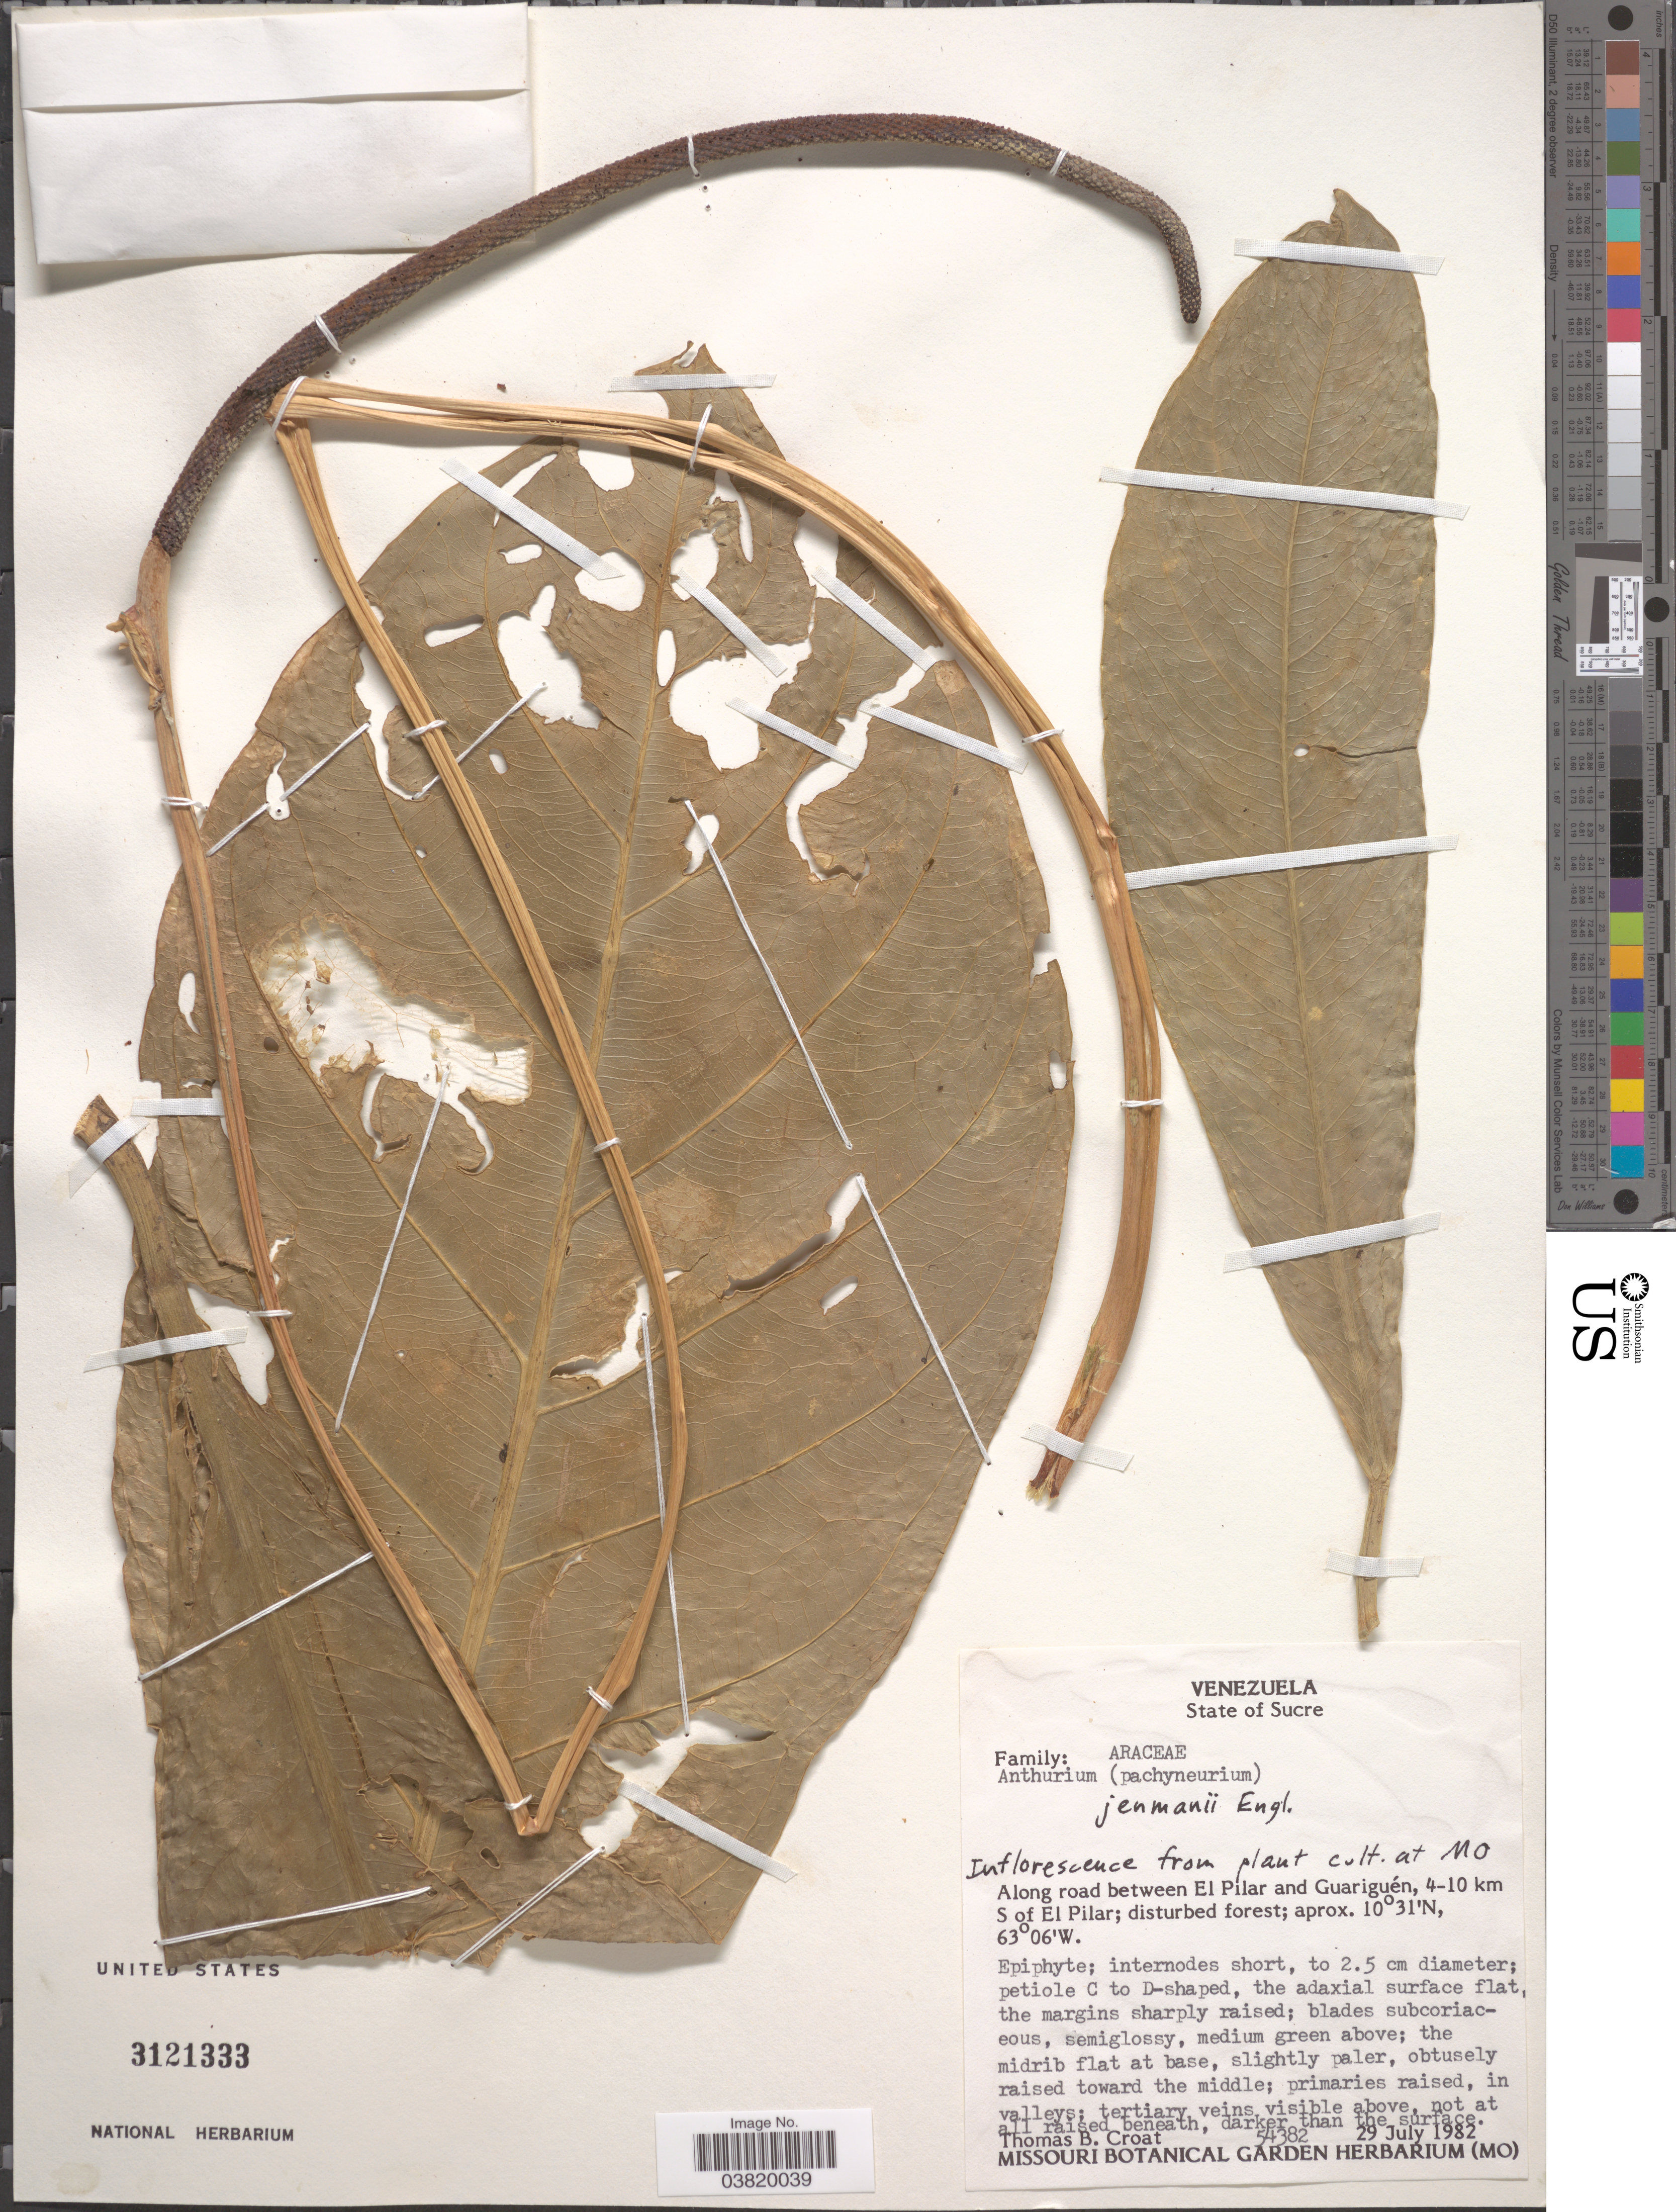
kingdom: Plantae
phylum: Tracheophyta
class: Liliopsida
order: Alismatales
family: Araceae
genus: Anthurium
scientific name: Anthurium jenmanii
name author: Engl.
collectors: T. B. Croat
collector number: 54382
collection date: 1982-07-29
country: Venezuela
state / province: Sucre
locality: Cult at MO. [unsure placement] Along road between El Pilar and Guariguén, 4-10 km S of El Pilar.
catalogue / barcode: US 3121333